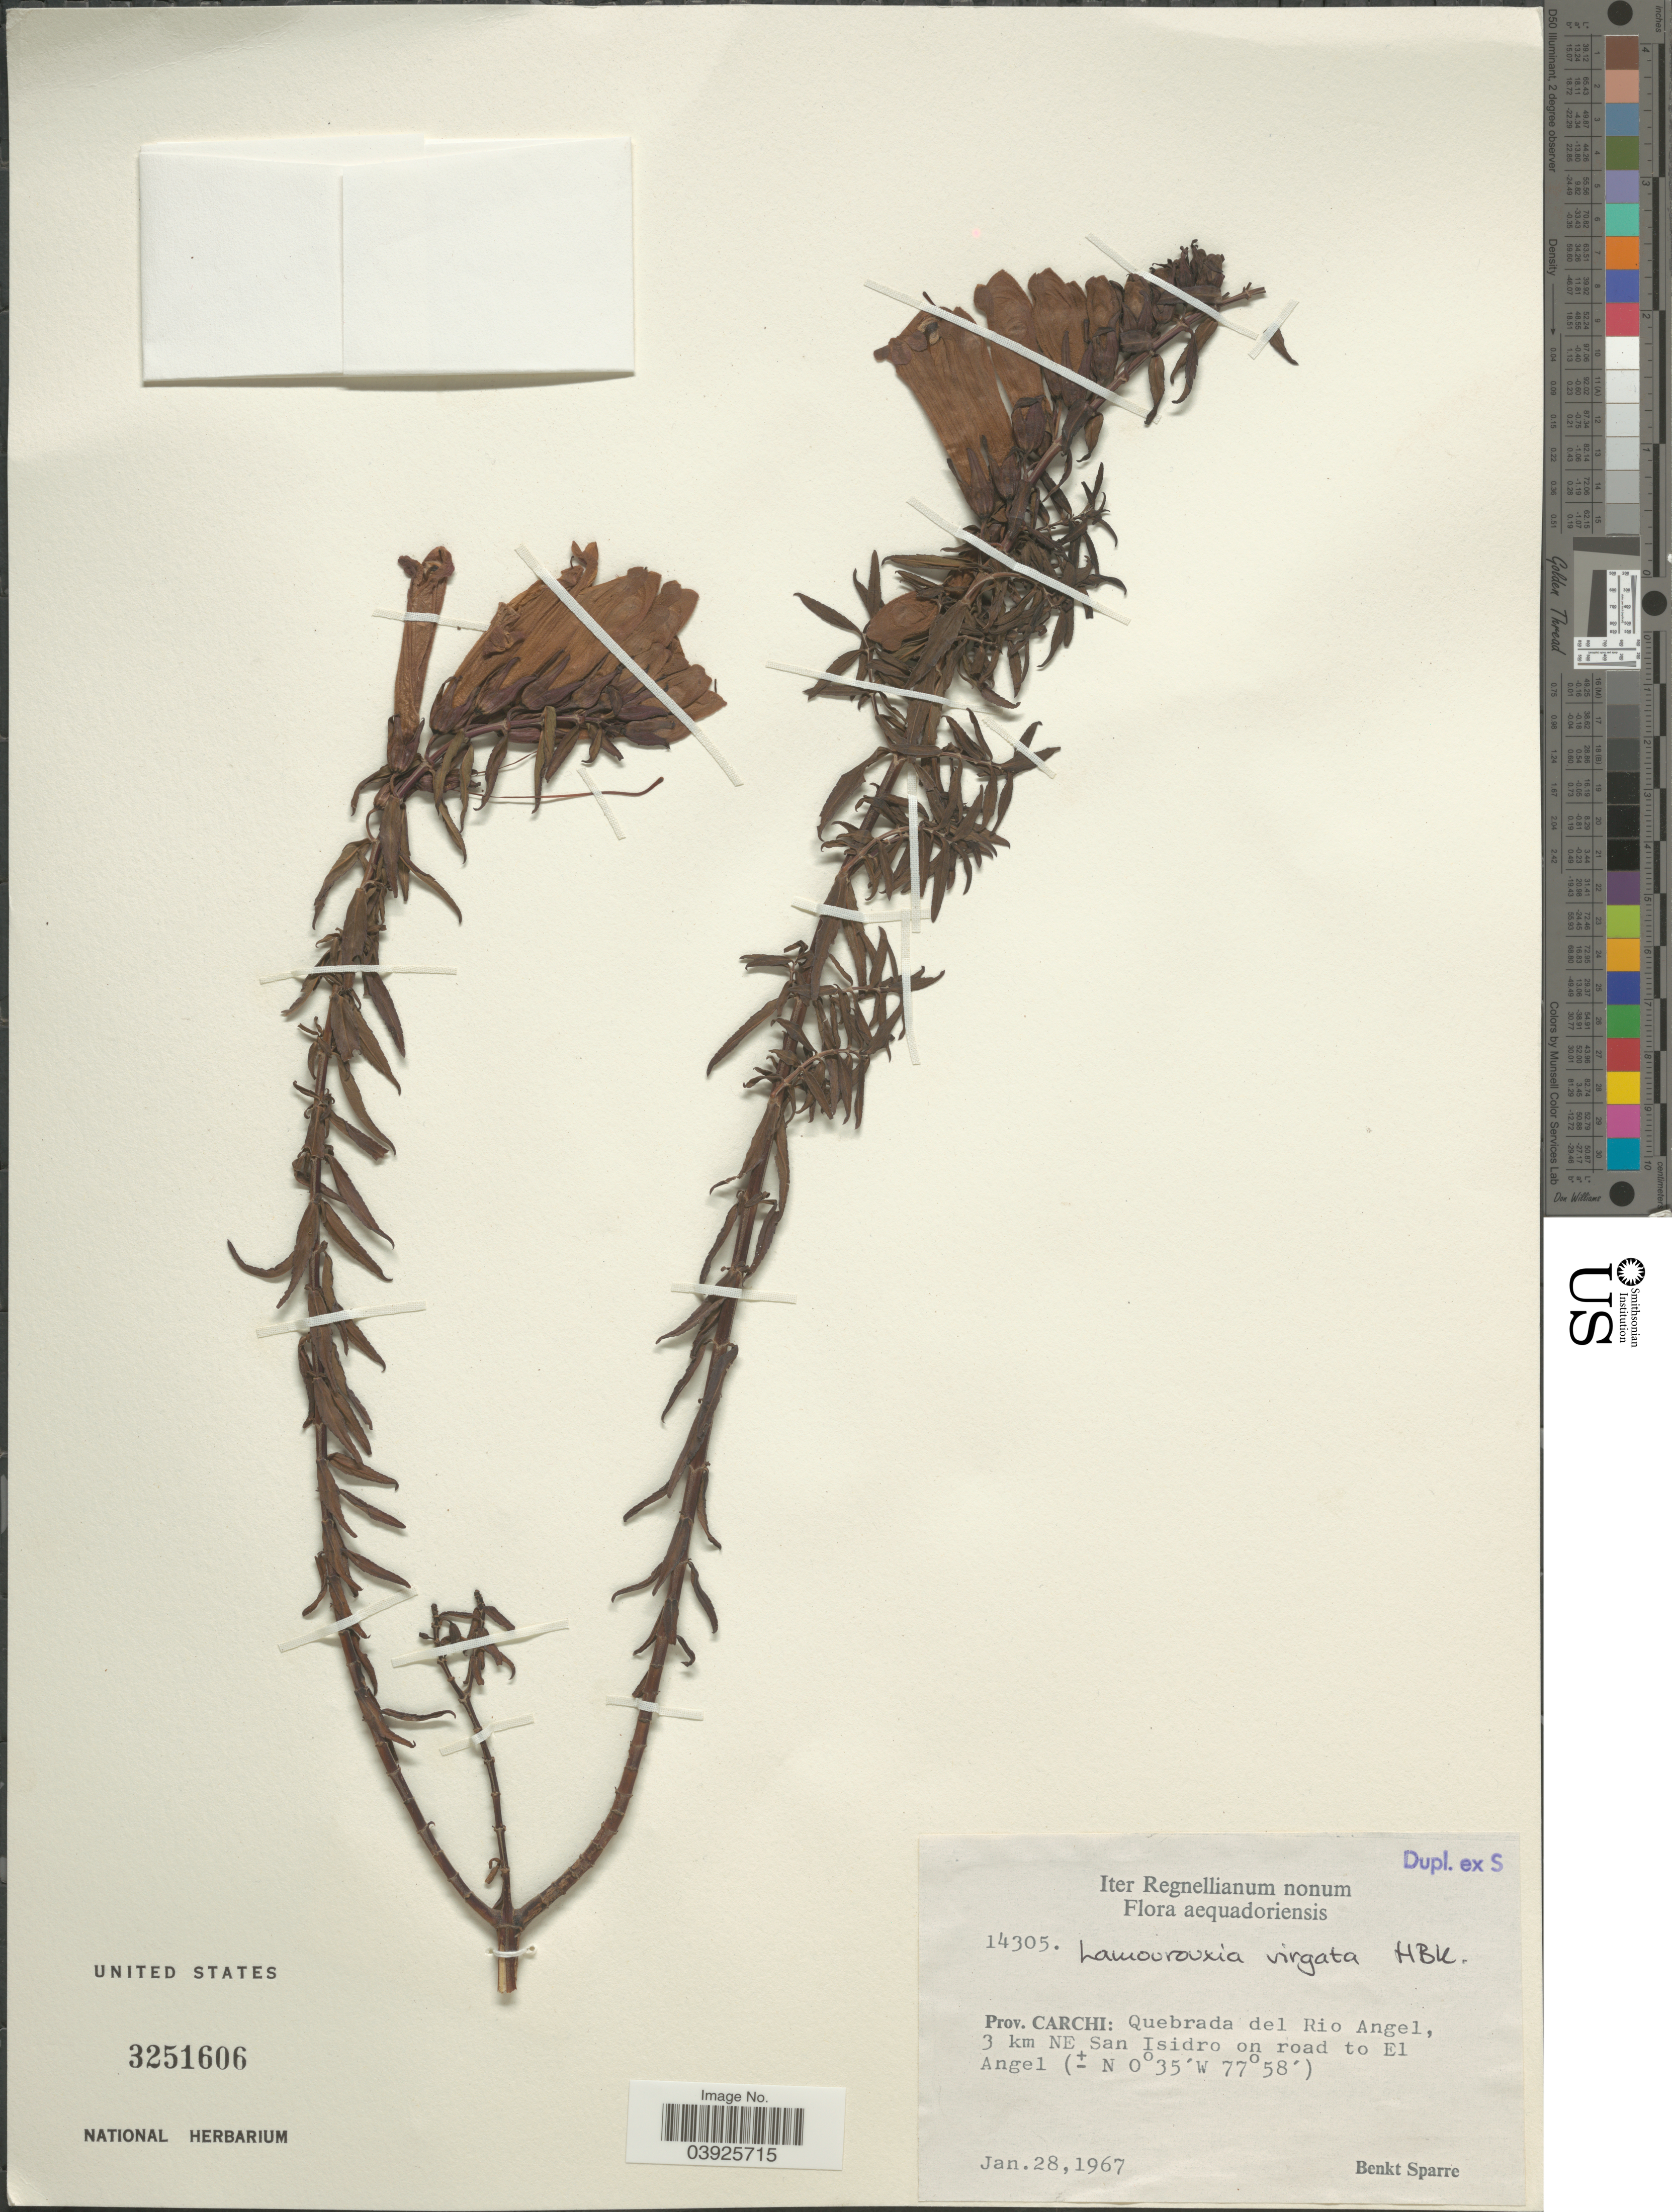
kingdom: Plantae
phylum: Tracheophyta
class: Magnoliopsida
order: Lamiales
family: Orobanchaceae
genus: Lamourouxia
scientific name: Lamourouxia virgata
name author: Kunth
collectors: B. Sparre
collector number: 14305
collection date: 1967-01-28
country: Ecuador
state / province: Carchi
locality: Quebrada del Rio Angel, 3 km NE San Isidro on road to El Angel.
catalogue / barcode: US 3251606